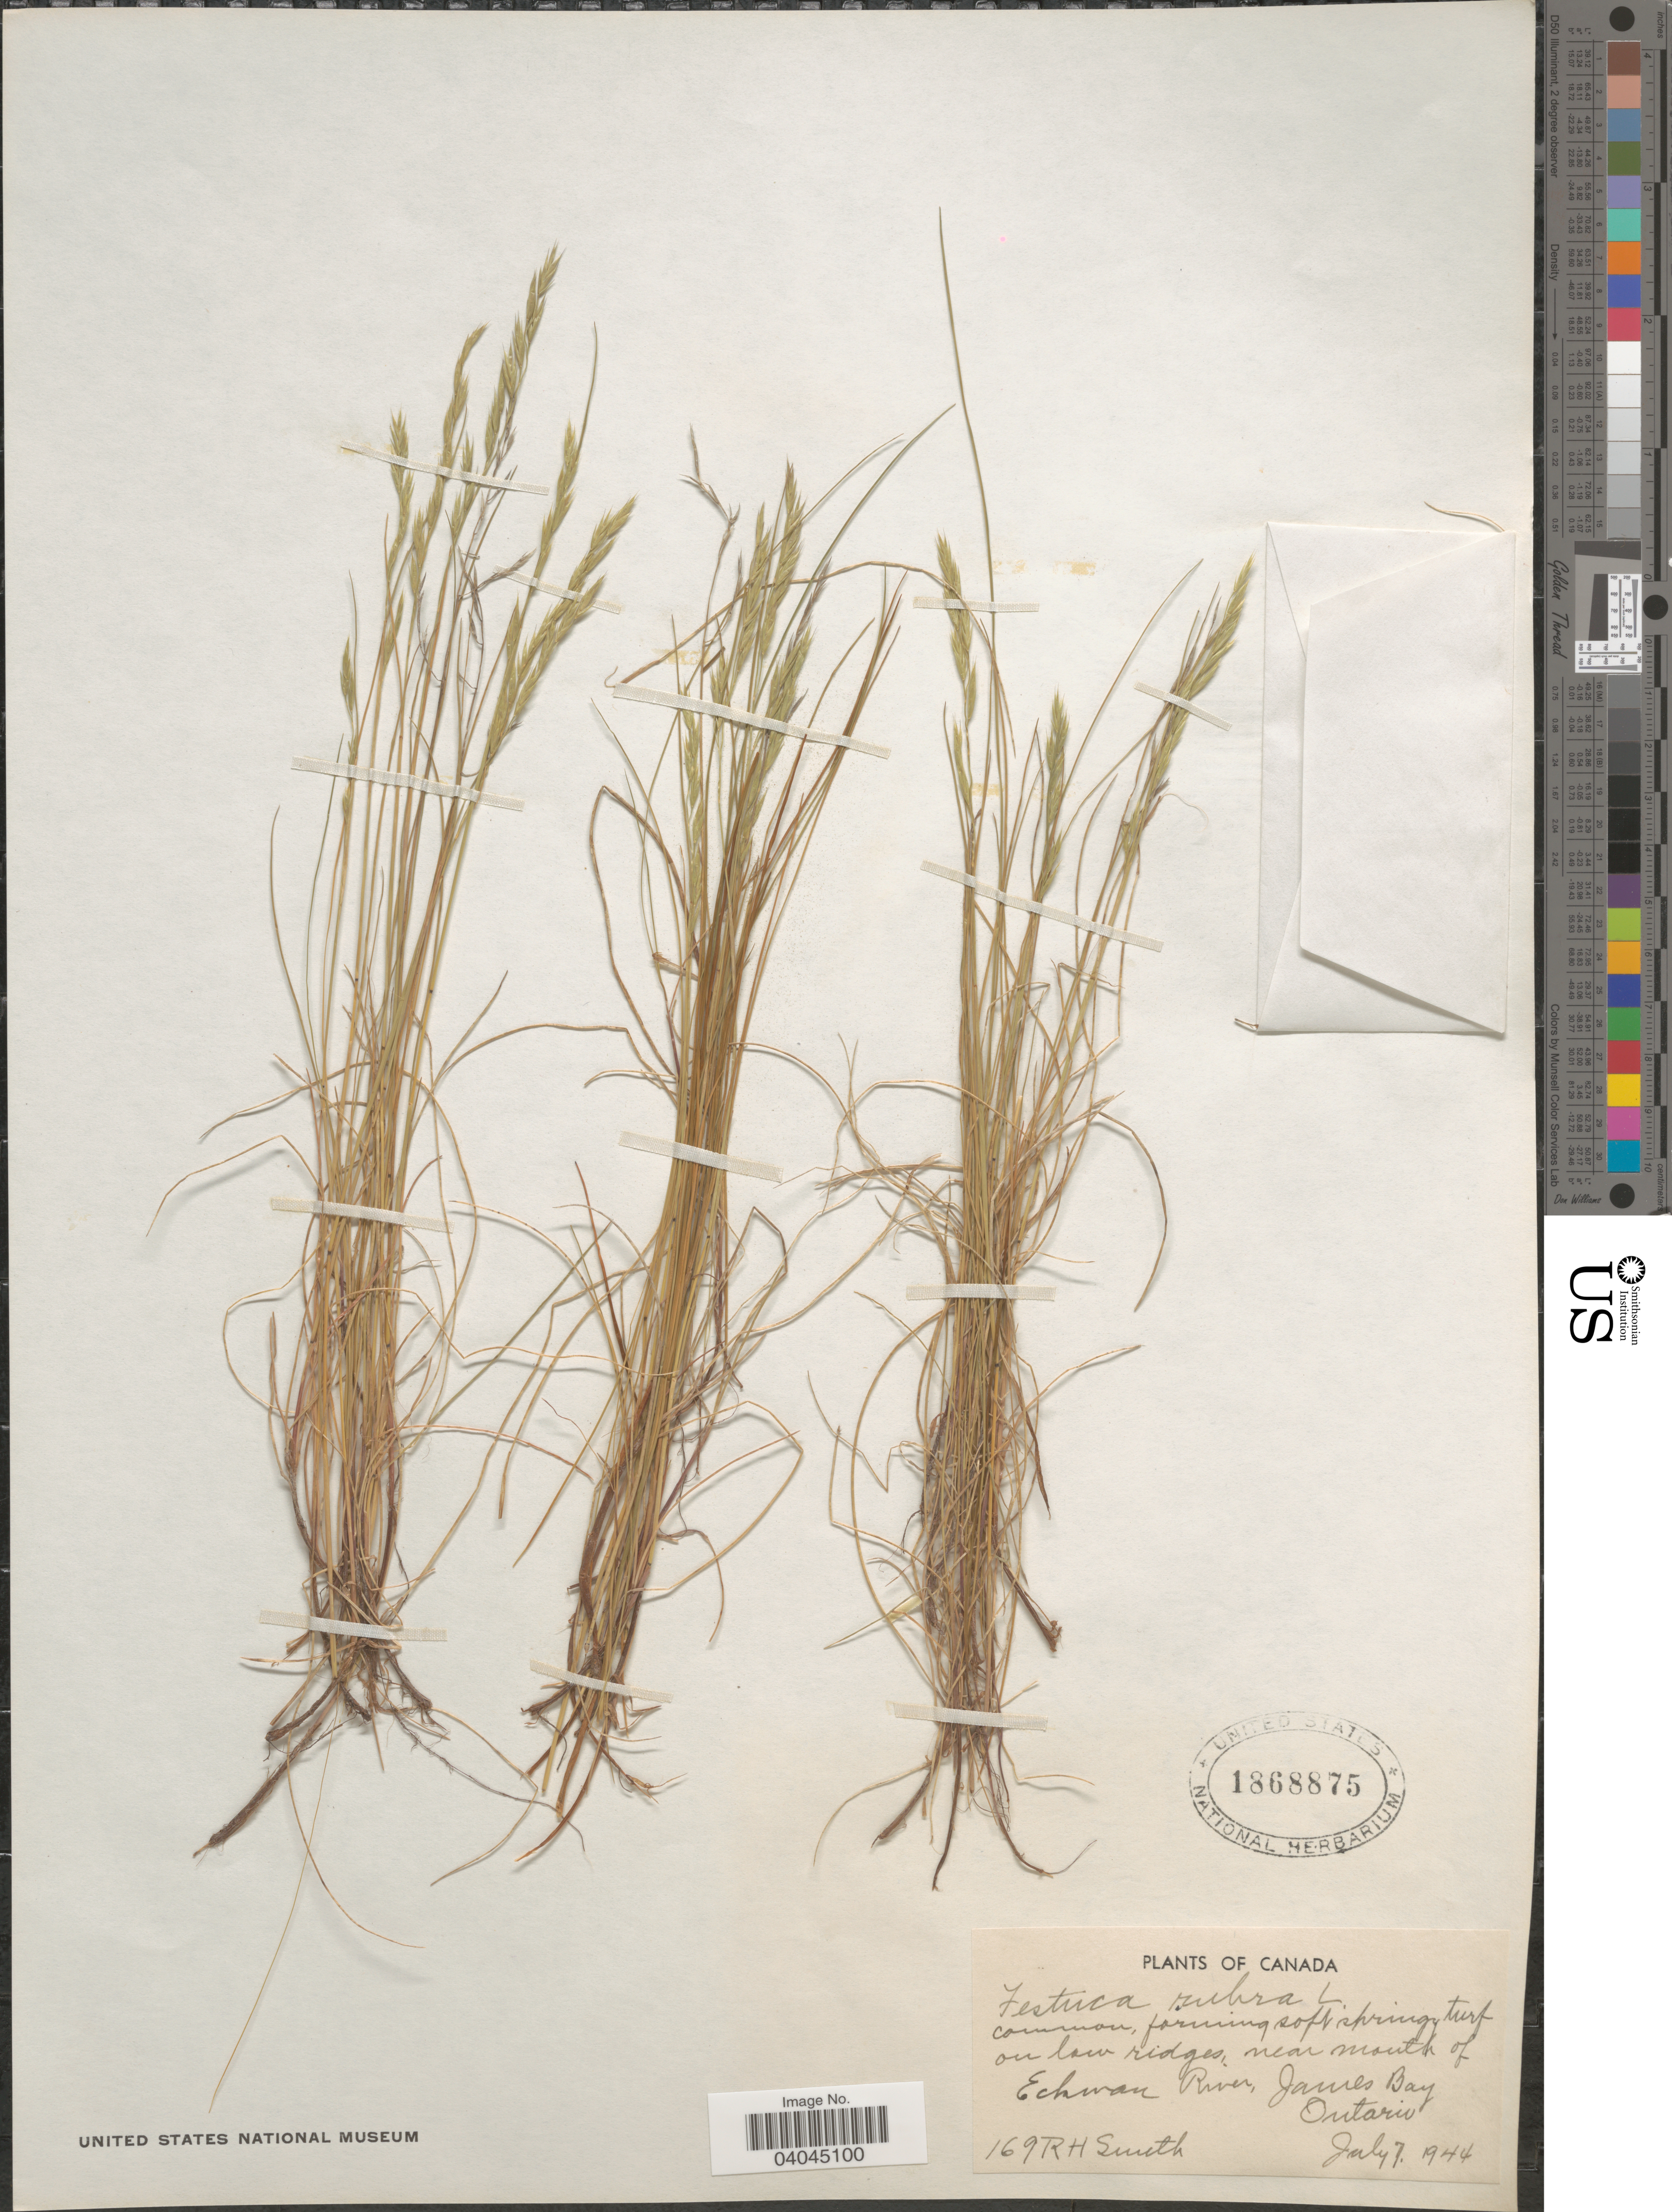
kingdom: Plantae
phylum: Tracheophyta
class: Liliopsida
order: Poales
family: Poaceae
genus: Festuca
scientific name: Festuca rubra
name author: L.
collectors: R. H. Smith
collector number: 169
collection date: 1944-07-07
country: Canada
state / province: Ontario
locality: On low ridges, near mouth of Ekwan River, James Bay.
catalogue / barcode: US 1868875